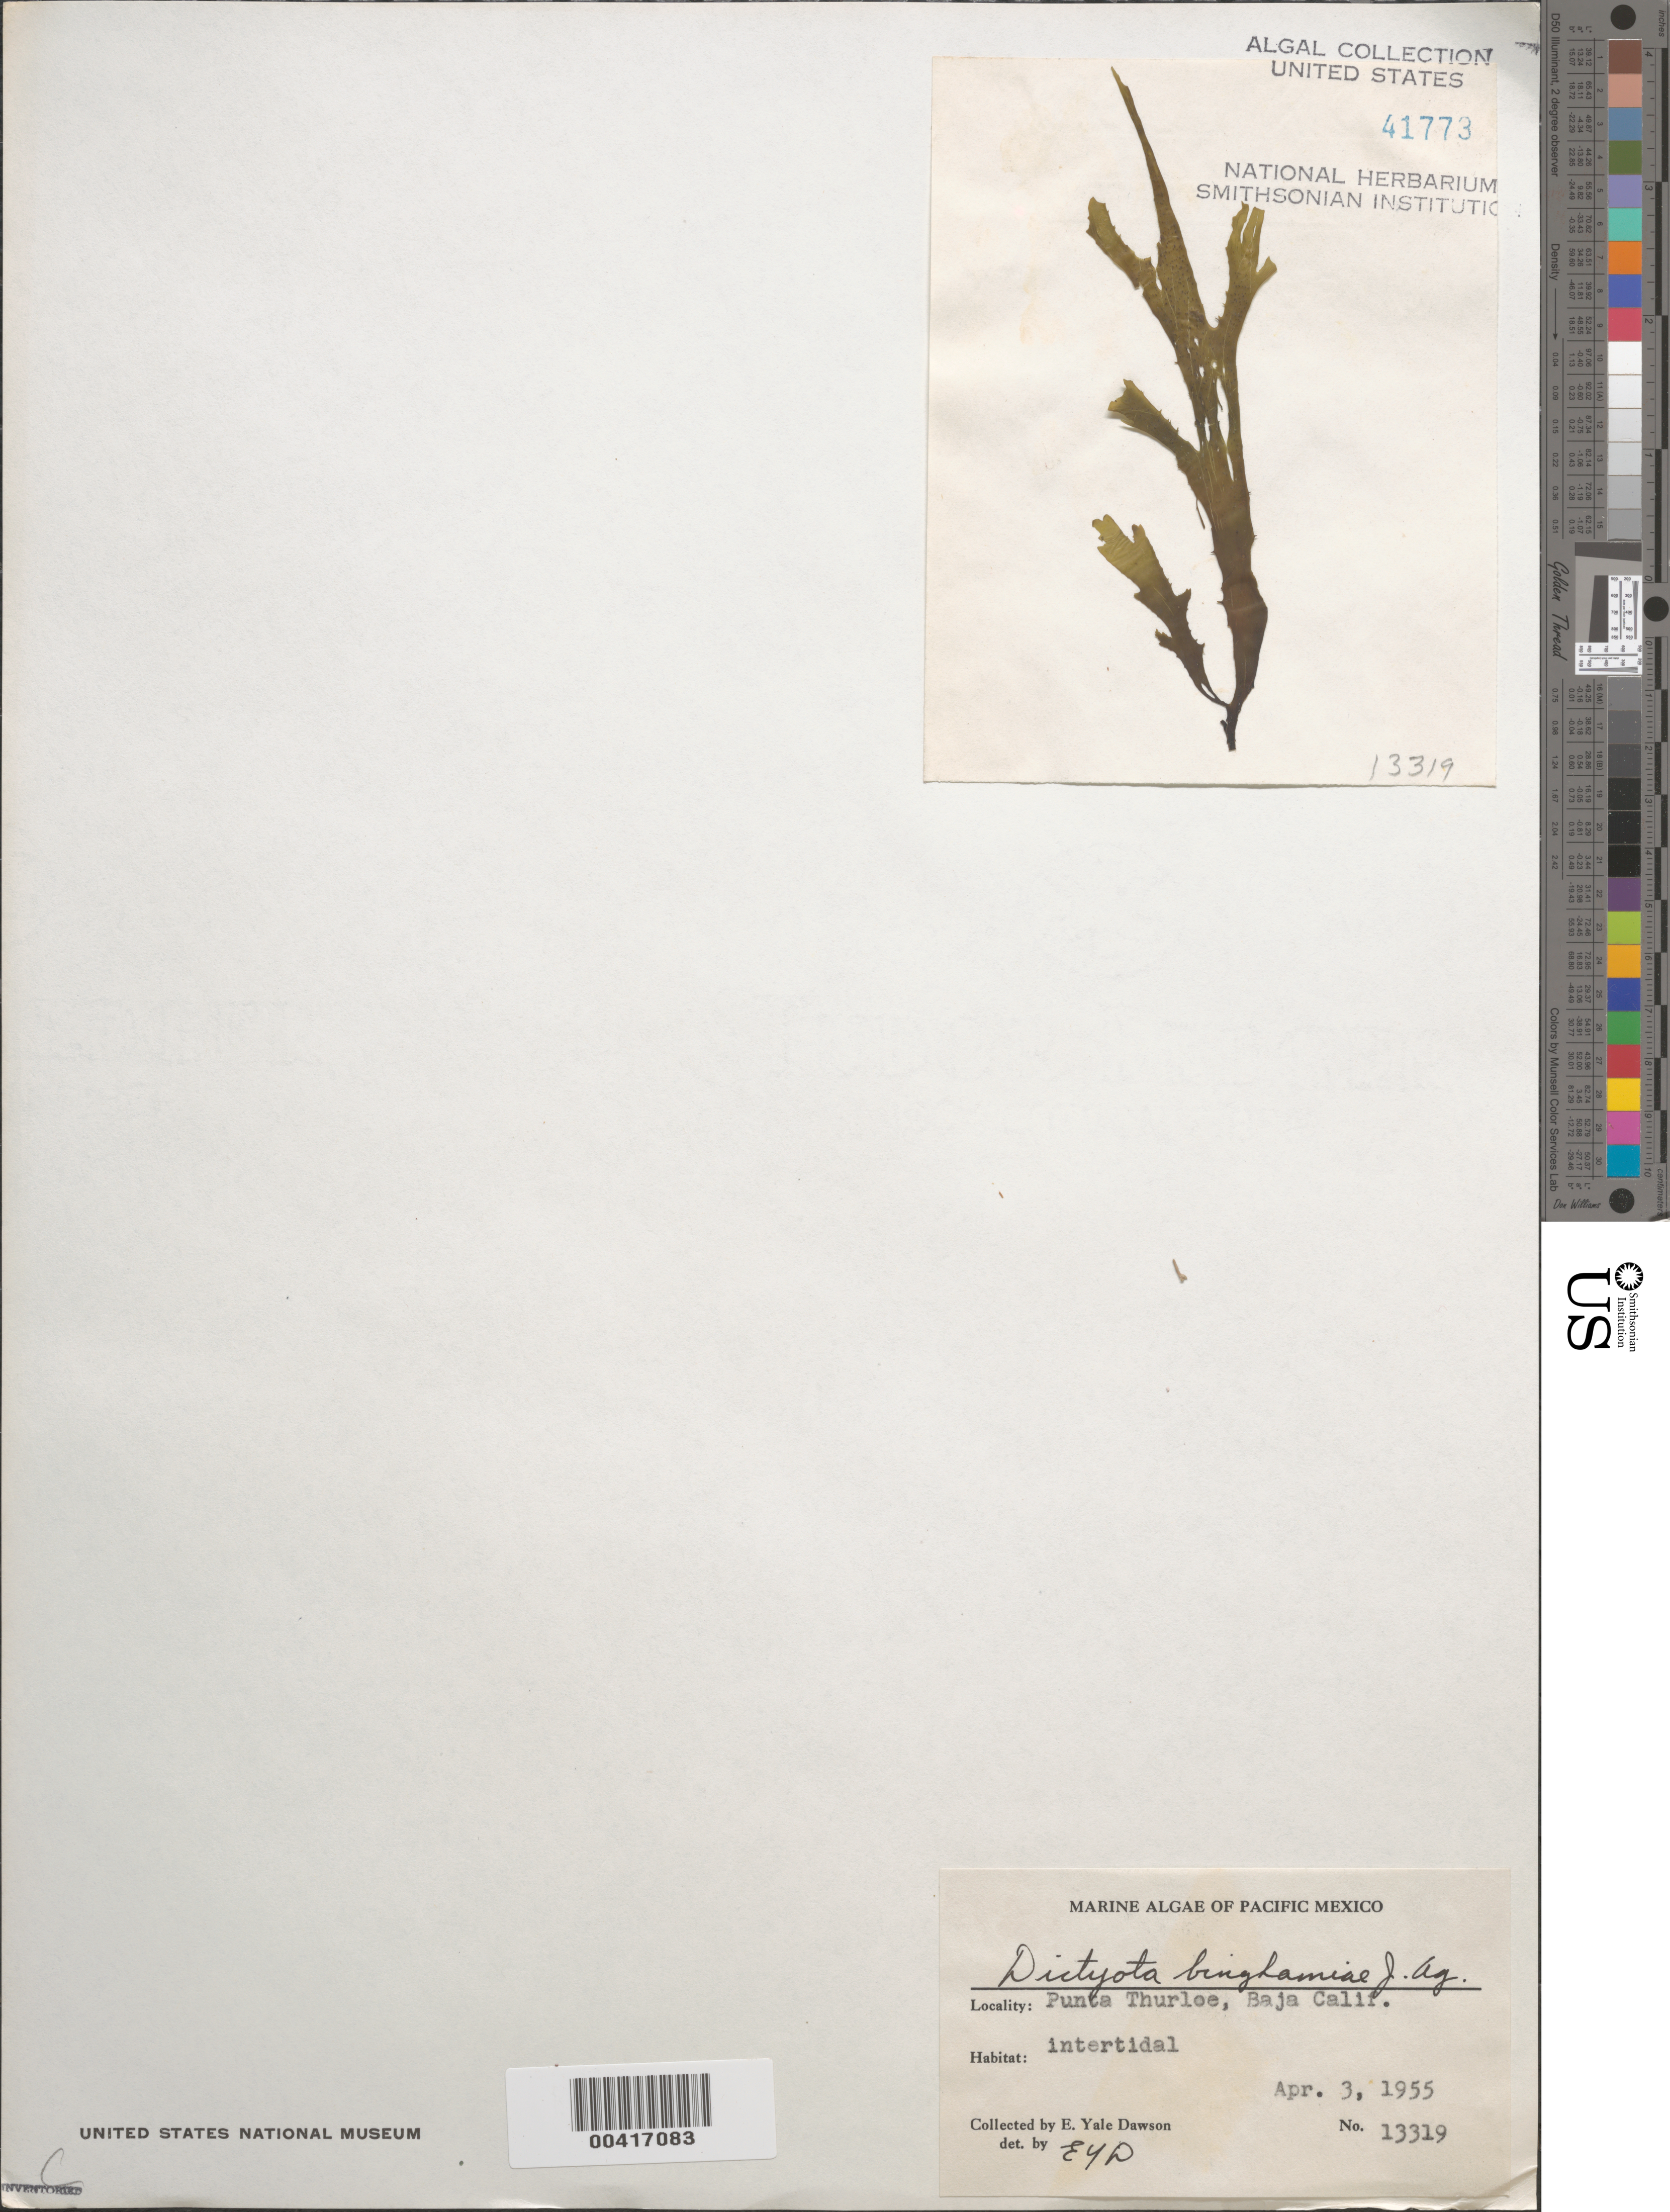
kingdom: Chromista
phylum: Ochrophyta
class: Phaeophyceae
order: Dictyotales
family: Dictyotaceae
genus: Dictyota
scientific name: Dictyota binghamiae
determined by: Dawson, E. Y.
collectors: E. Y. Dawson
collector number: EYD 13319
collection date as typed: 03 Apr 1955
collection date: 1955-04-03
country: Mexico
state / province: Baja California Sur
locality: Punta Thurloe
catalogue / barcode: US 41773